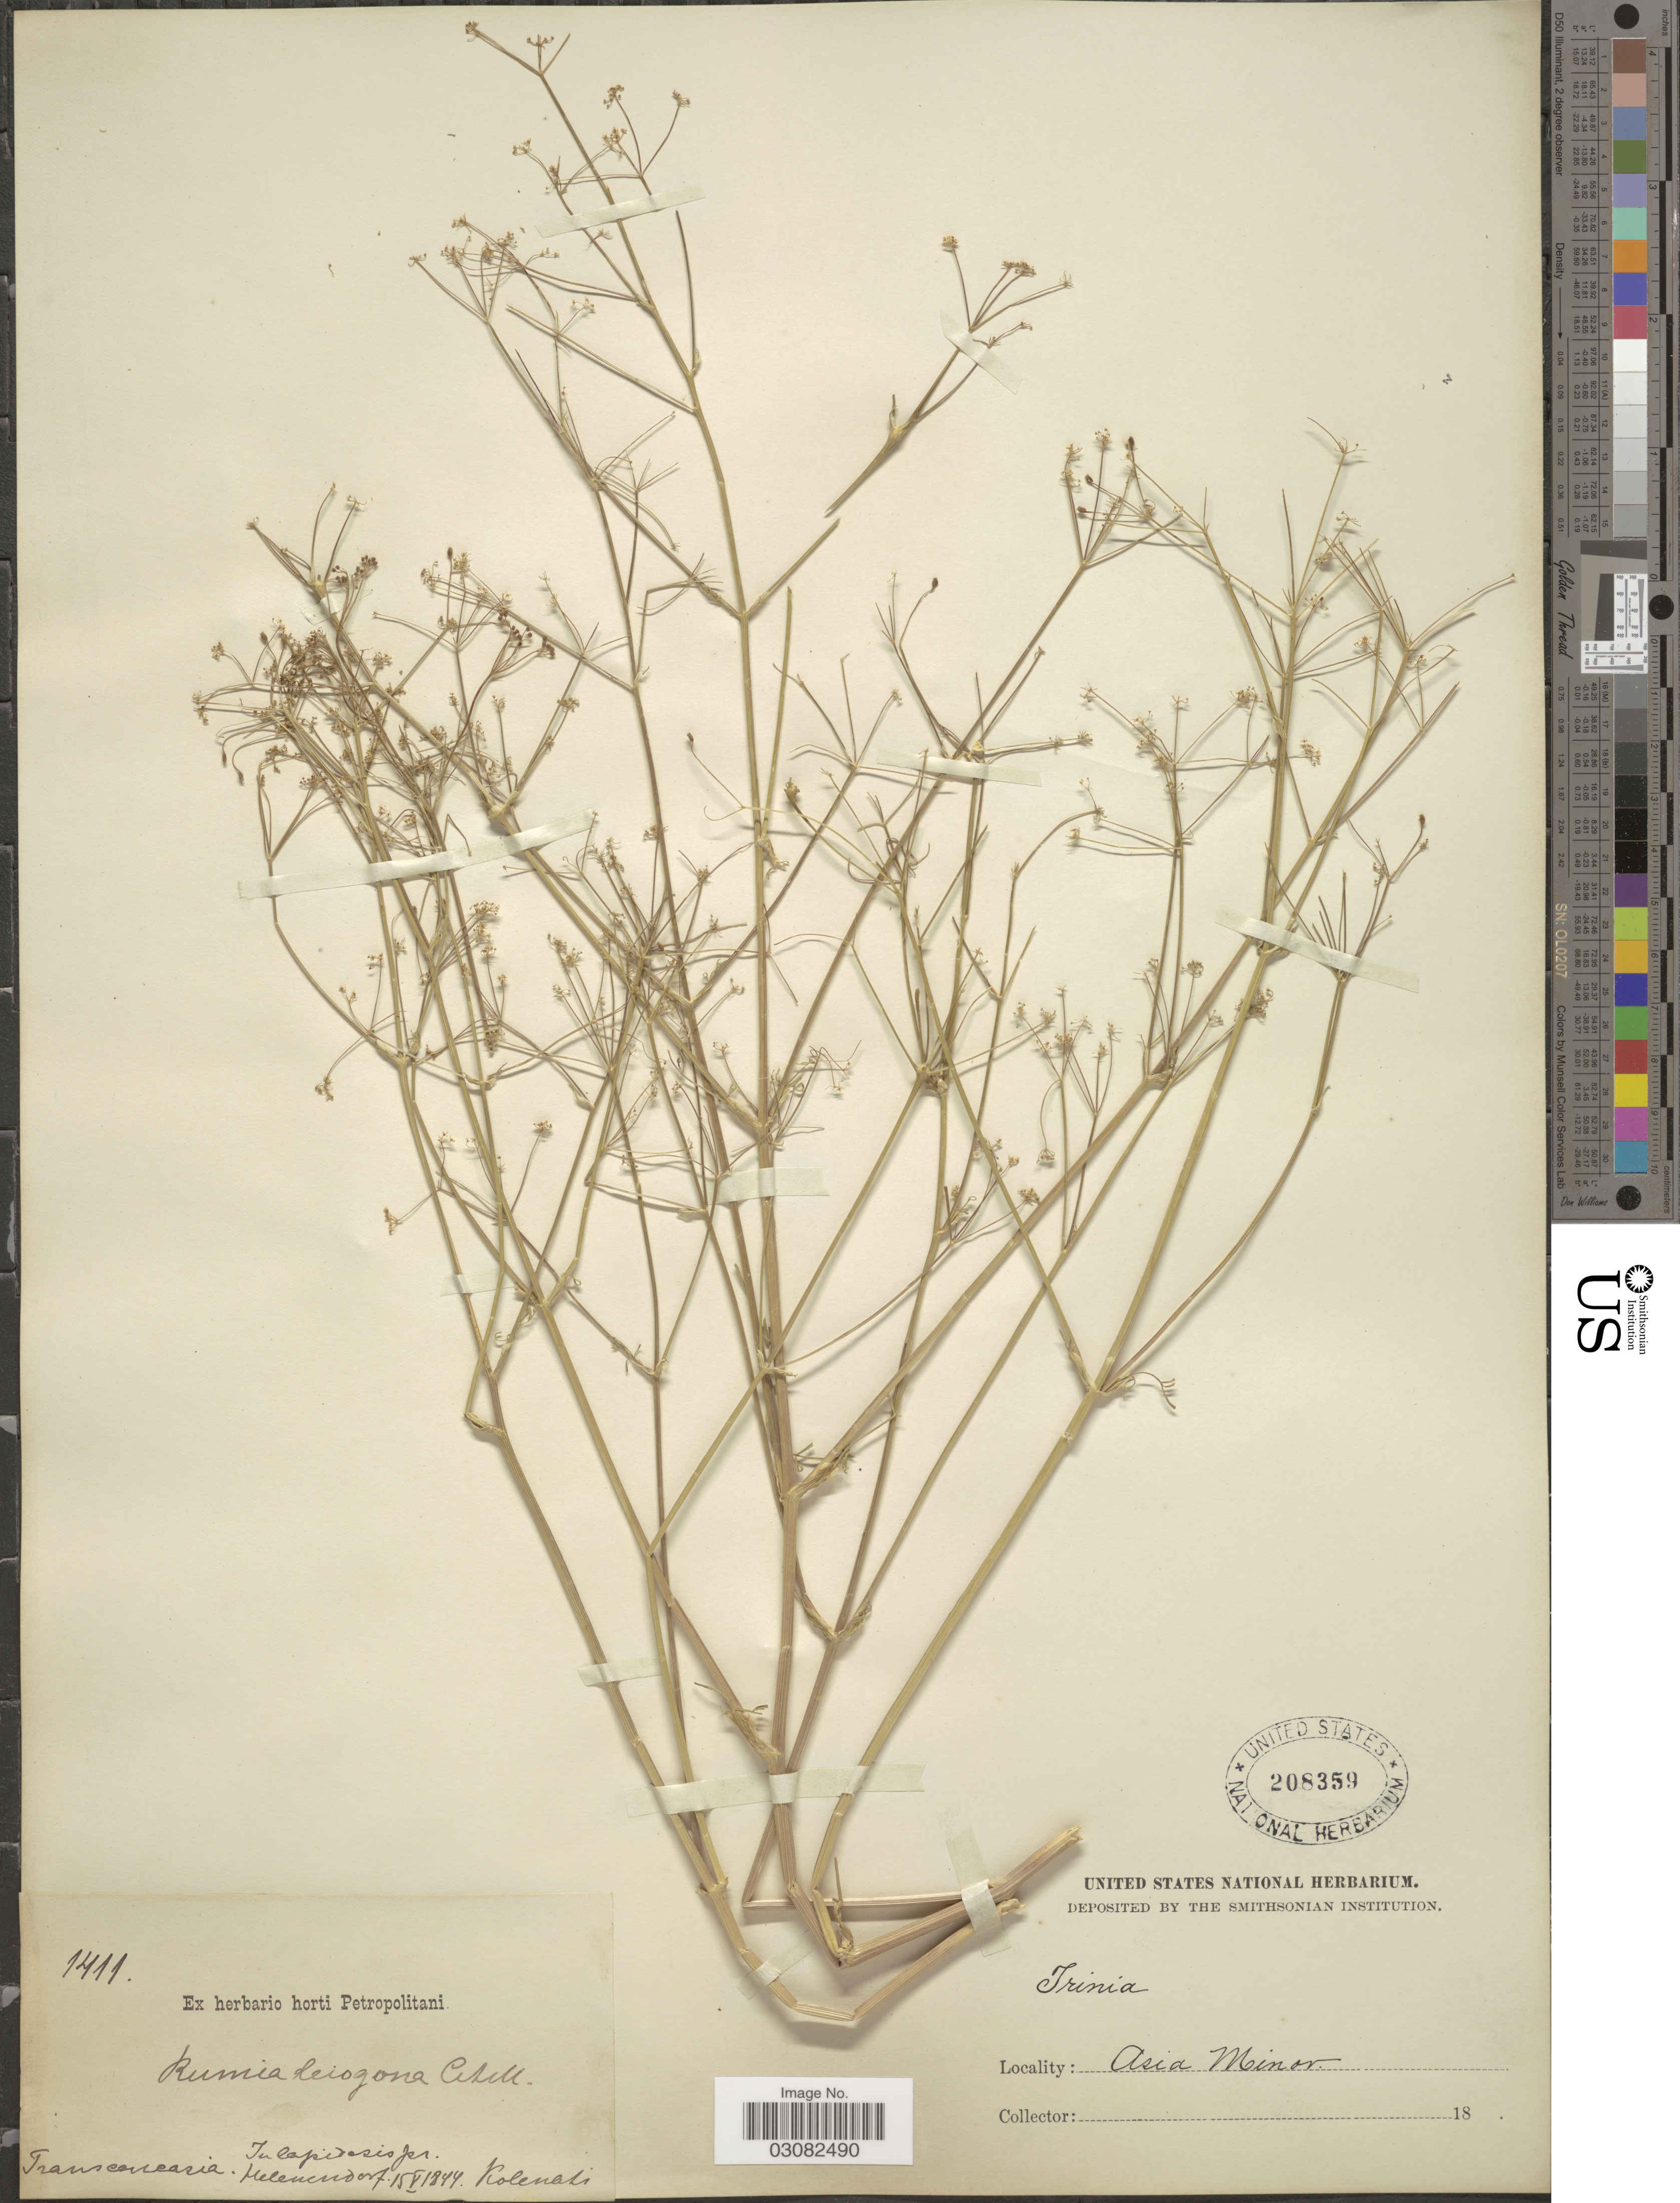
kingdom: Plantae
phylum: Tracheophyta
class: Magnoliopsida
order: Apiales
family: Apiaceae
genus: Trinia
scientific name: Trinia leiogona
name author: B. Fedtsch.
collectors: Kolenati, --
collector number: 1411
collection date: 1844-05-15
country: Azerbaijan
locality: Asia Minor. In lapidosis per Transcaucasia. Helenendorf.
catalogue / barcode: US 208359